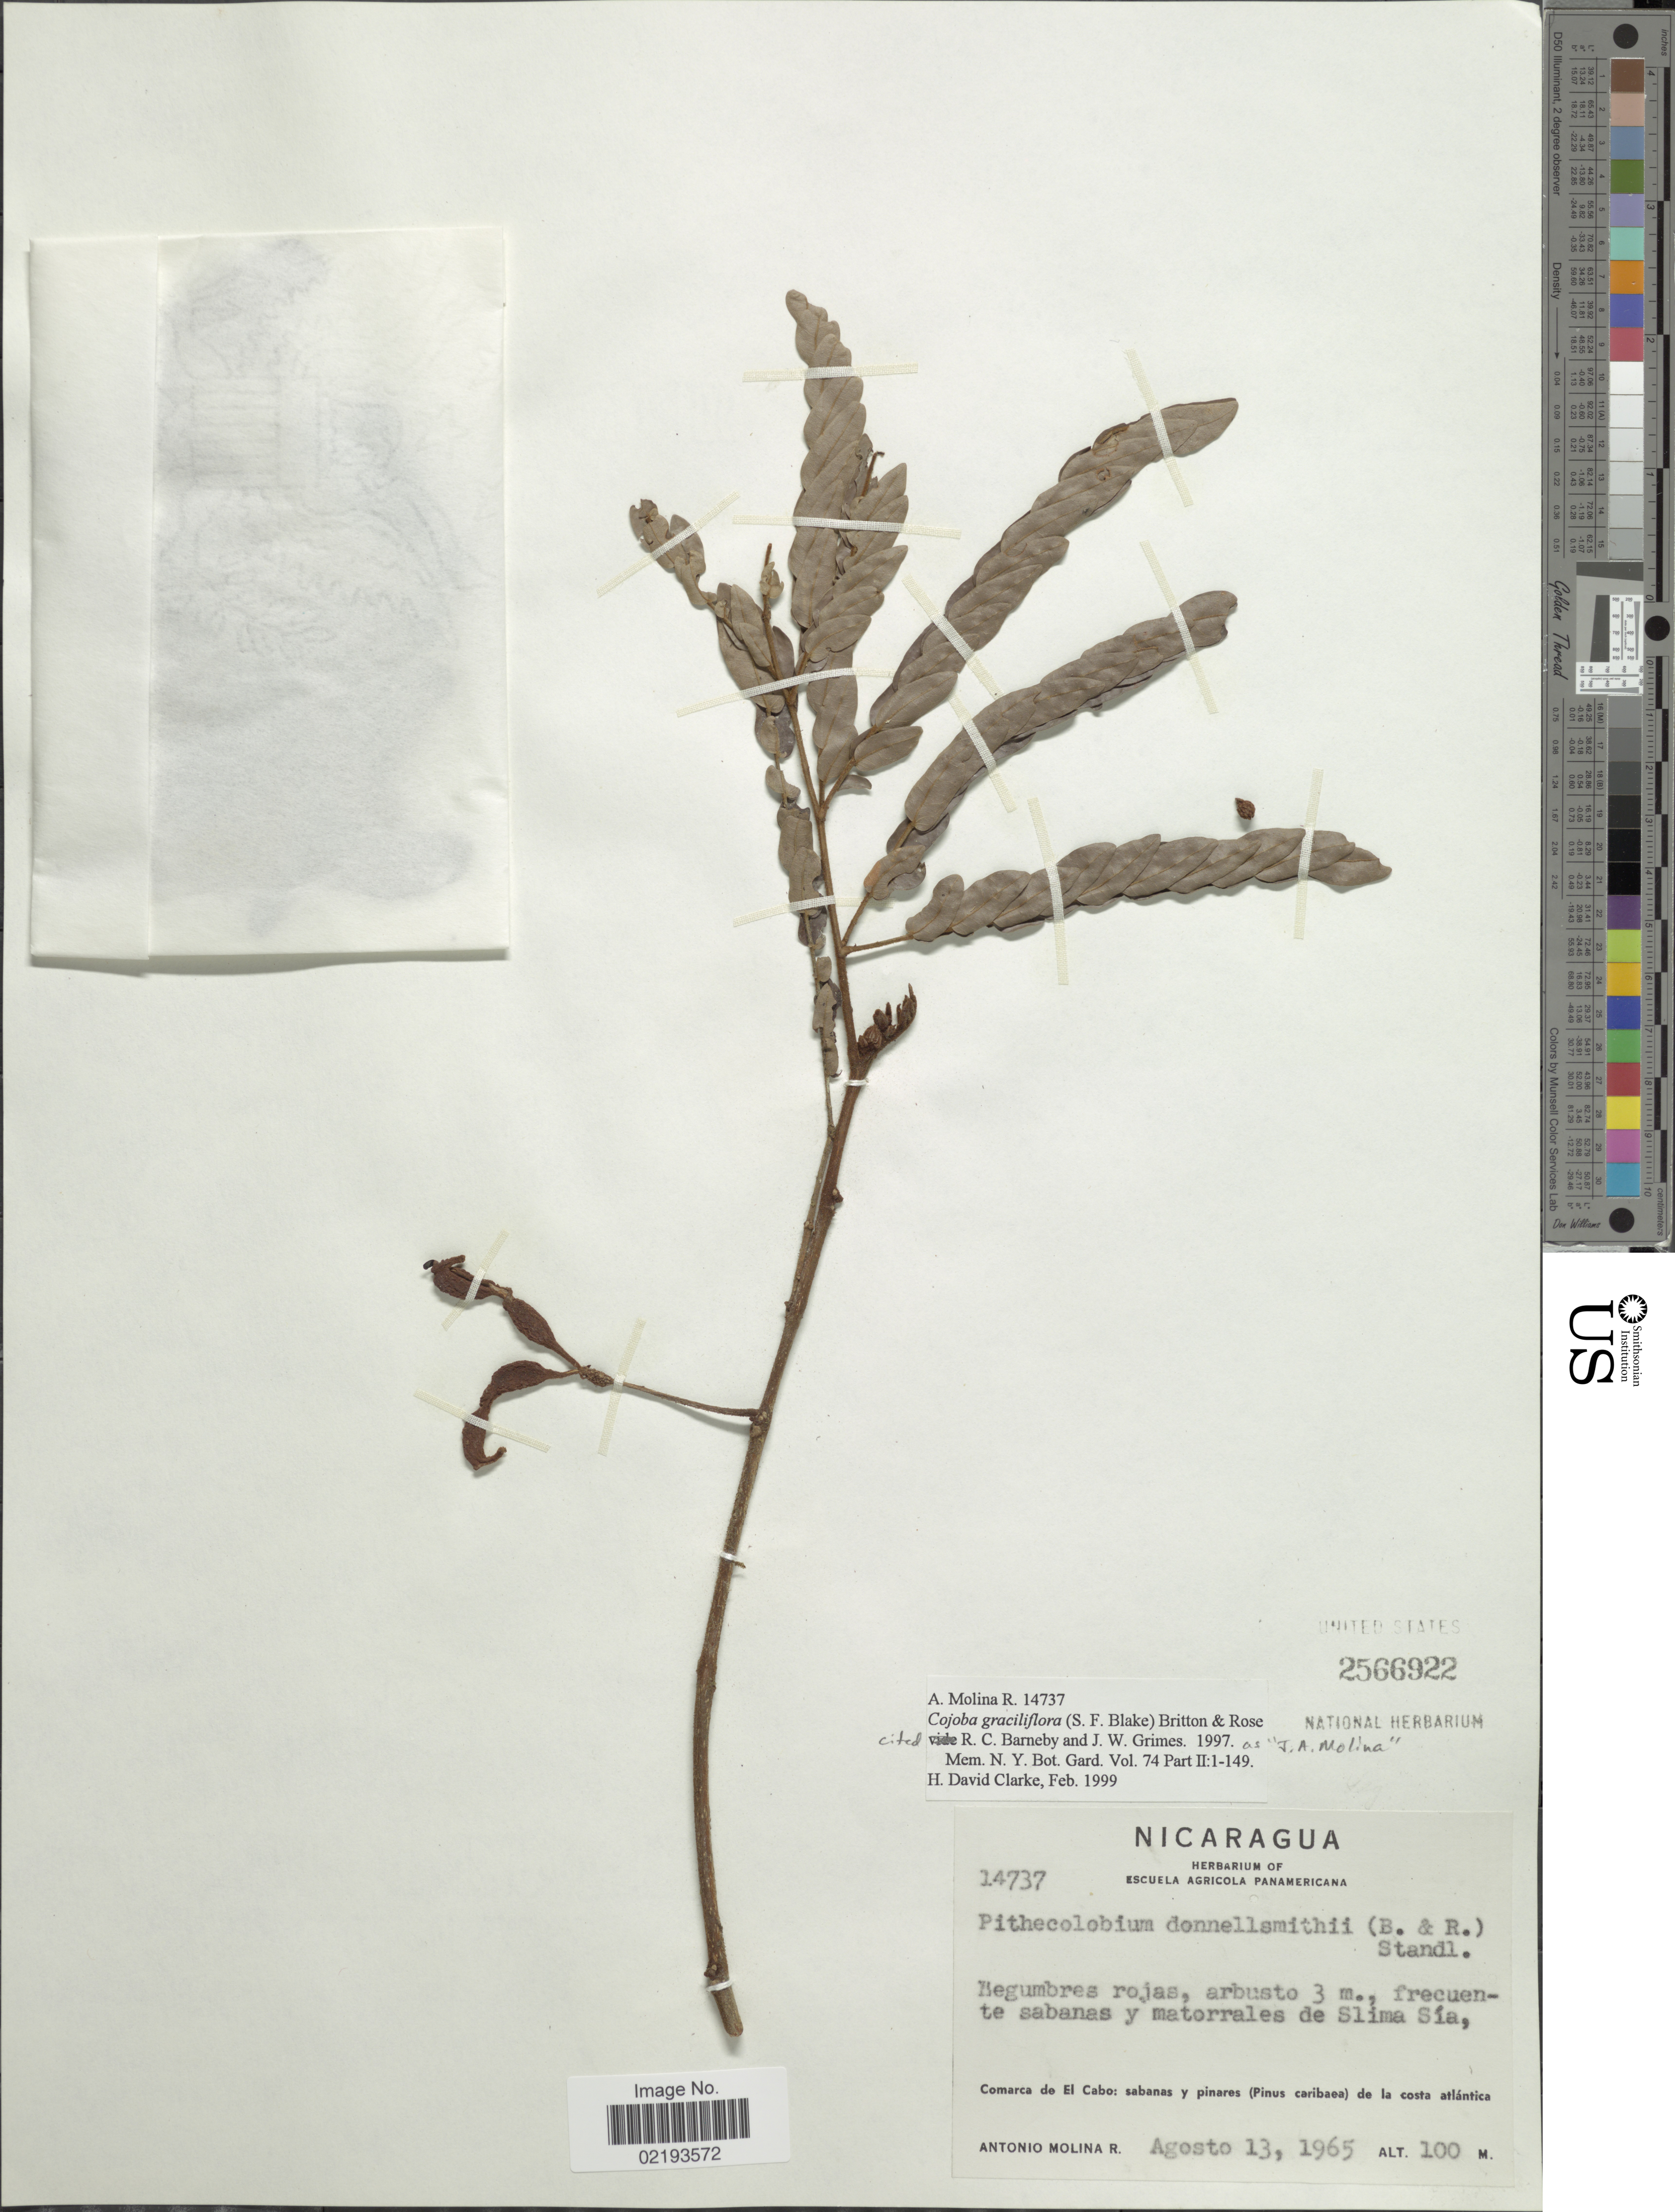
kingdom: Plantae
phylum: Tracheophyta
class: Magnoliopsida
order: Fabales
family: Fabaceae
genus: Cojoba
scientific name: Cojoba graciliflora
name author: (S.F. Blake) Britton & Rose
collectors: A. Molina R.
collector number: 14737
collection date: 1965-08-13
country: Nicaragua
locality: Begumbres rojas, arbusto 3 m., frequente sabanas y matorrales de Slima Sía, Comarca de El Cabo: sabanas y pinares (Pinus caribaea) de la costa atlántica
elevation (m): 100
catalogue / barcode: US 2566922